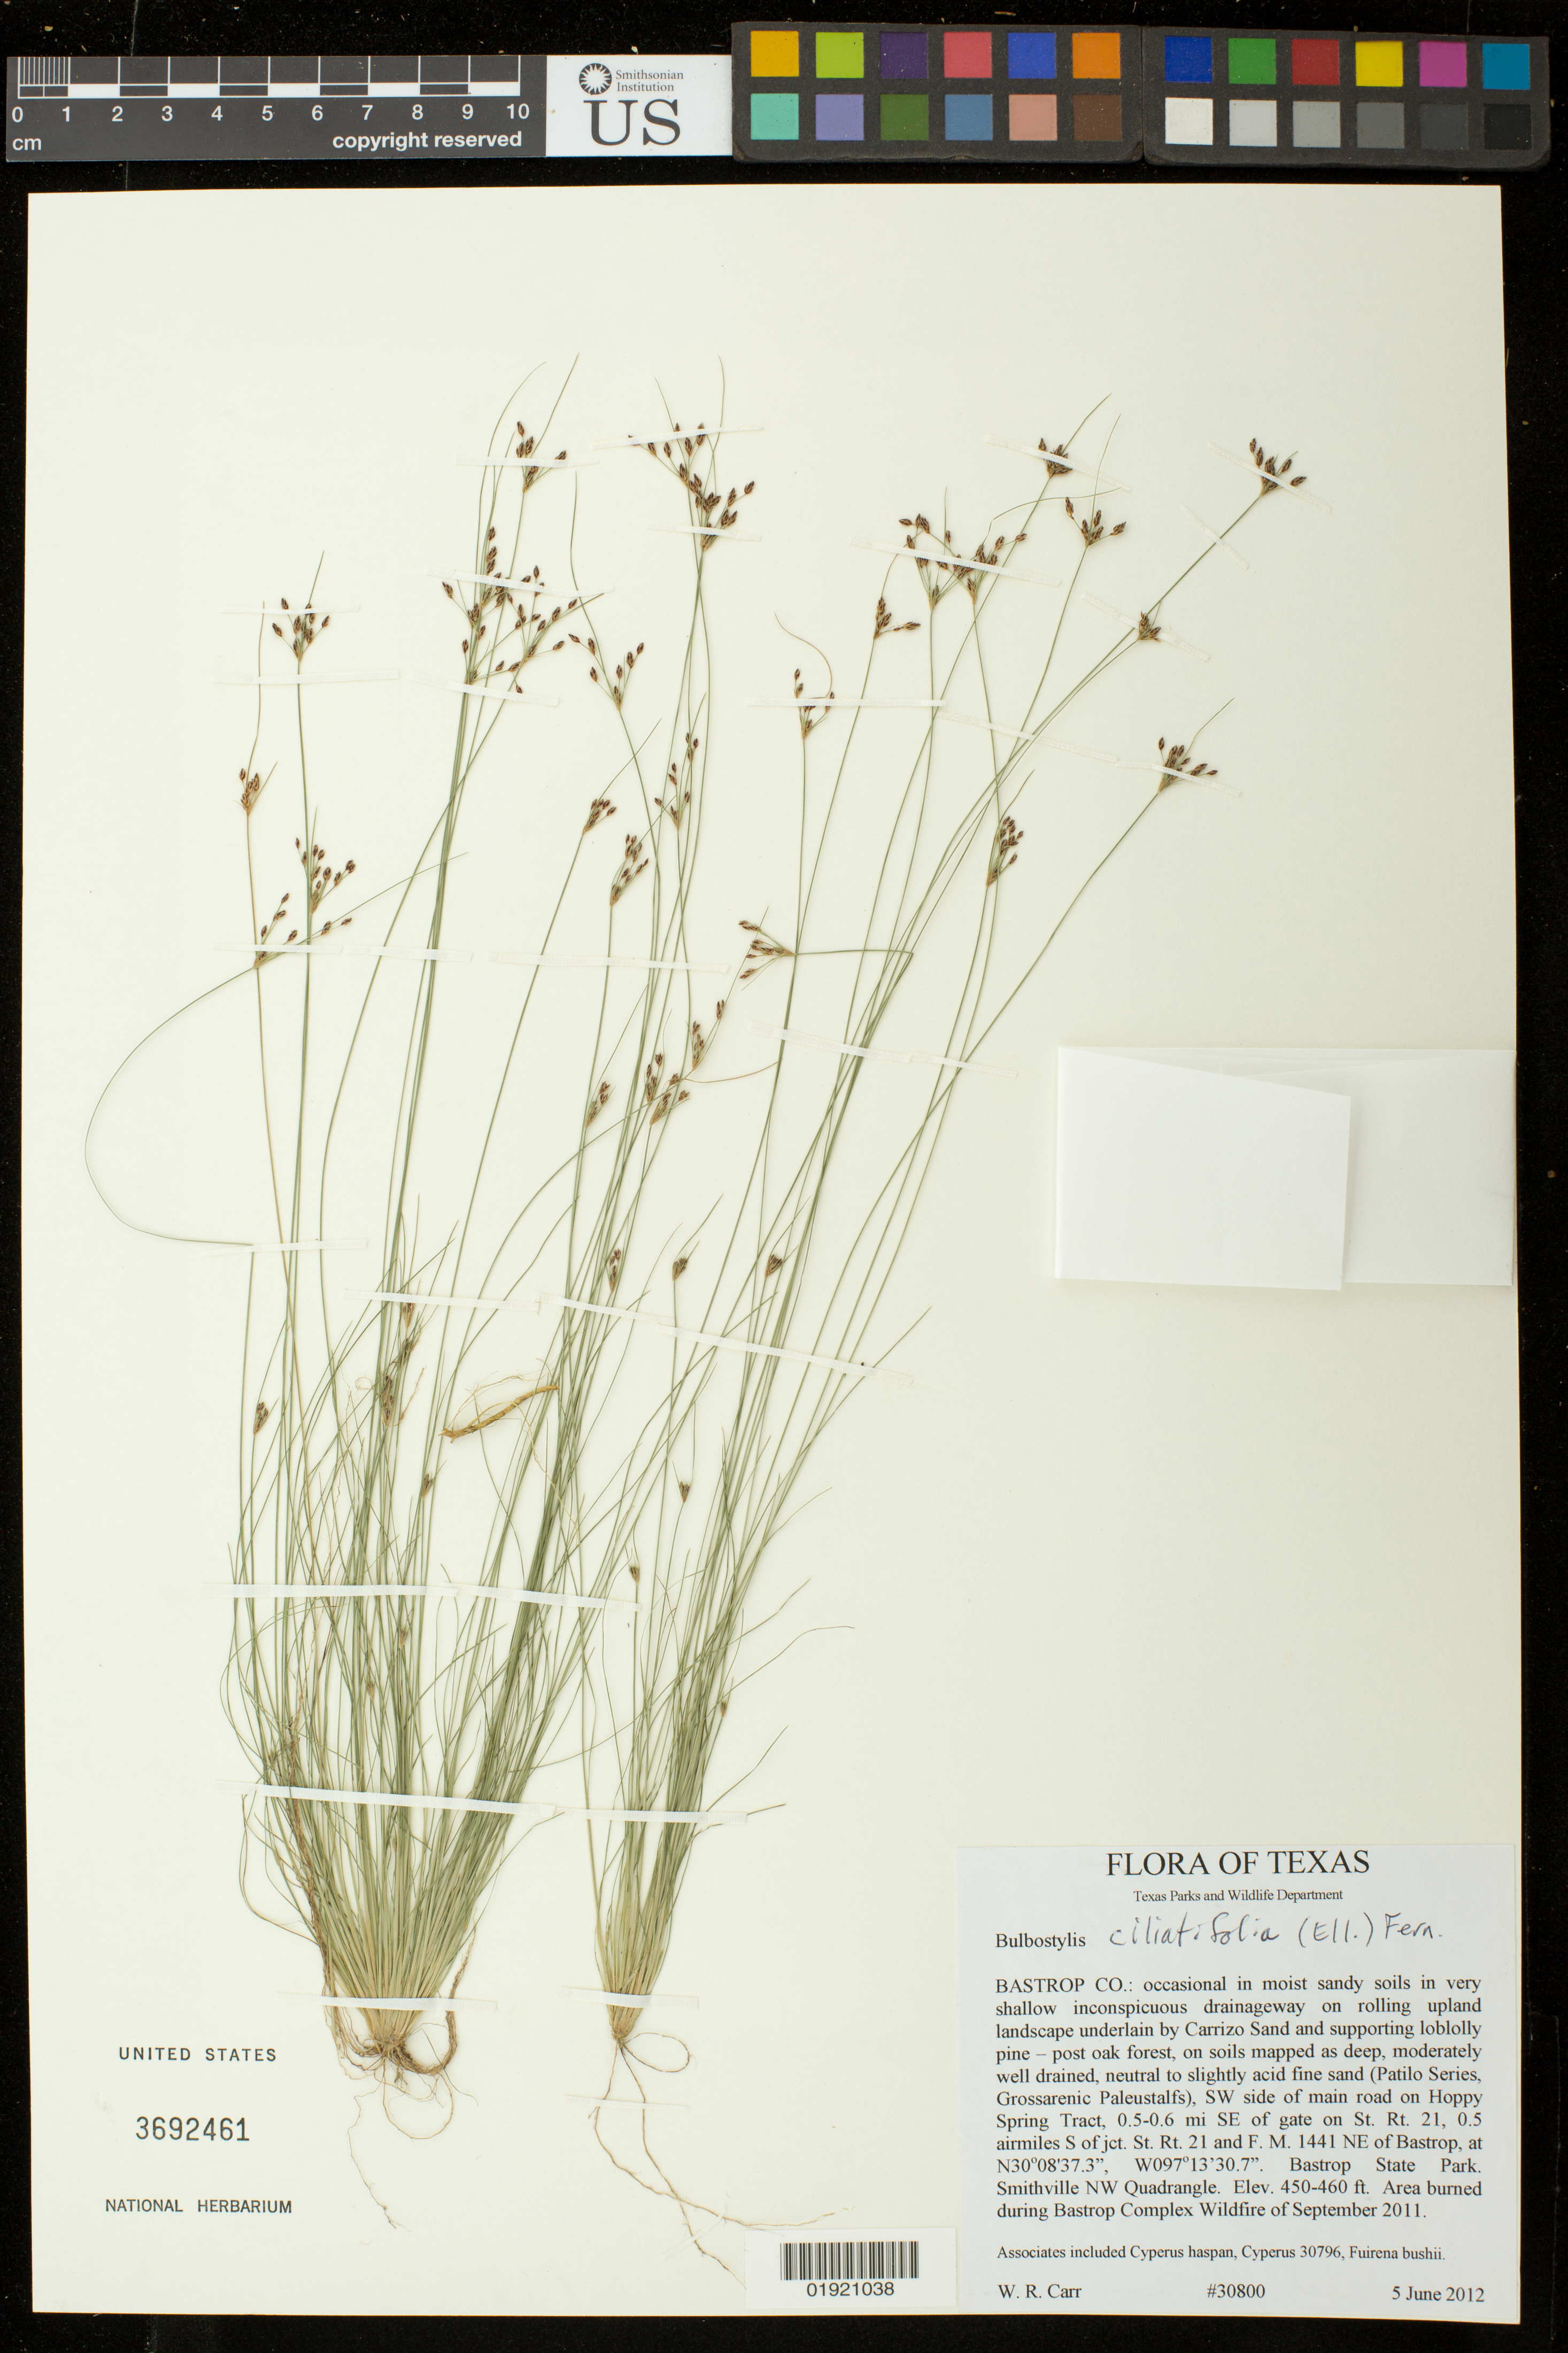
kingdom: Plantae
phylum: Tracheophyta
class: Liliopsida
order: Poales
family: Cyperaceae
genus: Bulbostylis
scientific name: Bulbostylis ciliatifolia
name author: (Elliott) Fernald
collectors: W. Carr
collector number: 30800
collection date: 2012-06-05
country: United States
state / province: Texas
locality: Bastrop Co.: SW side of main road on Hoppy Spring Tract, 0.5-0.6 mi SE of gate on St. Rt. 21, 0.5 airmiles S of jct. St. Rt. 21 and F.M. 1441 NE of Bastrop, Bastrop State Park. Smithville NW Quadrangle. Area burned during Bastrop Complex Wildfire of September 2011.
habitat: Occasional in moist sandy soils in very shallow inconspicuous drainageway on rolling upland landscape underlain by Carrizo Sand and supporting loblolly pine - post oak forest, on soils mapped as deep, moderately well-drained, neutral to slightly acid fine sand (Patilo Series, Grossarenic Paleufstalfs).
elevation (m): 137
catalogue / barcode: US 3692461